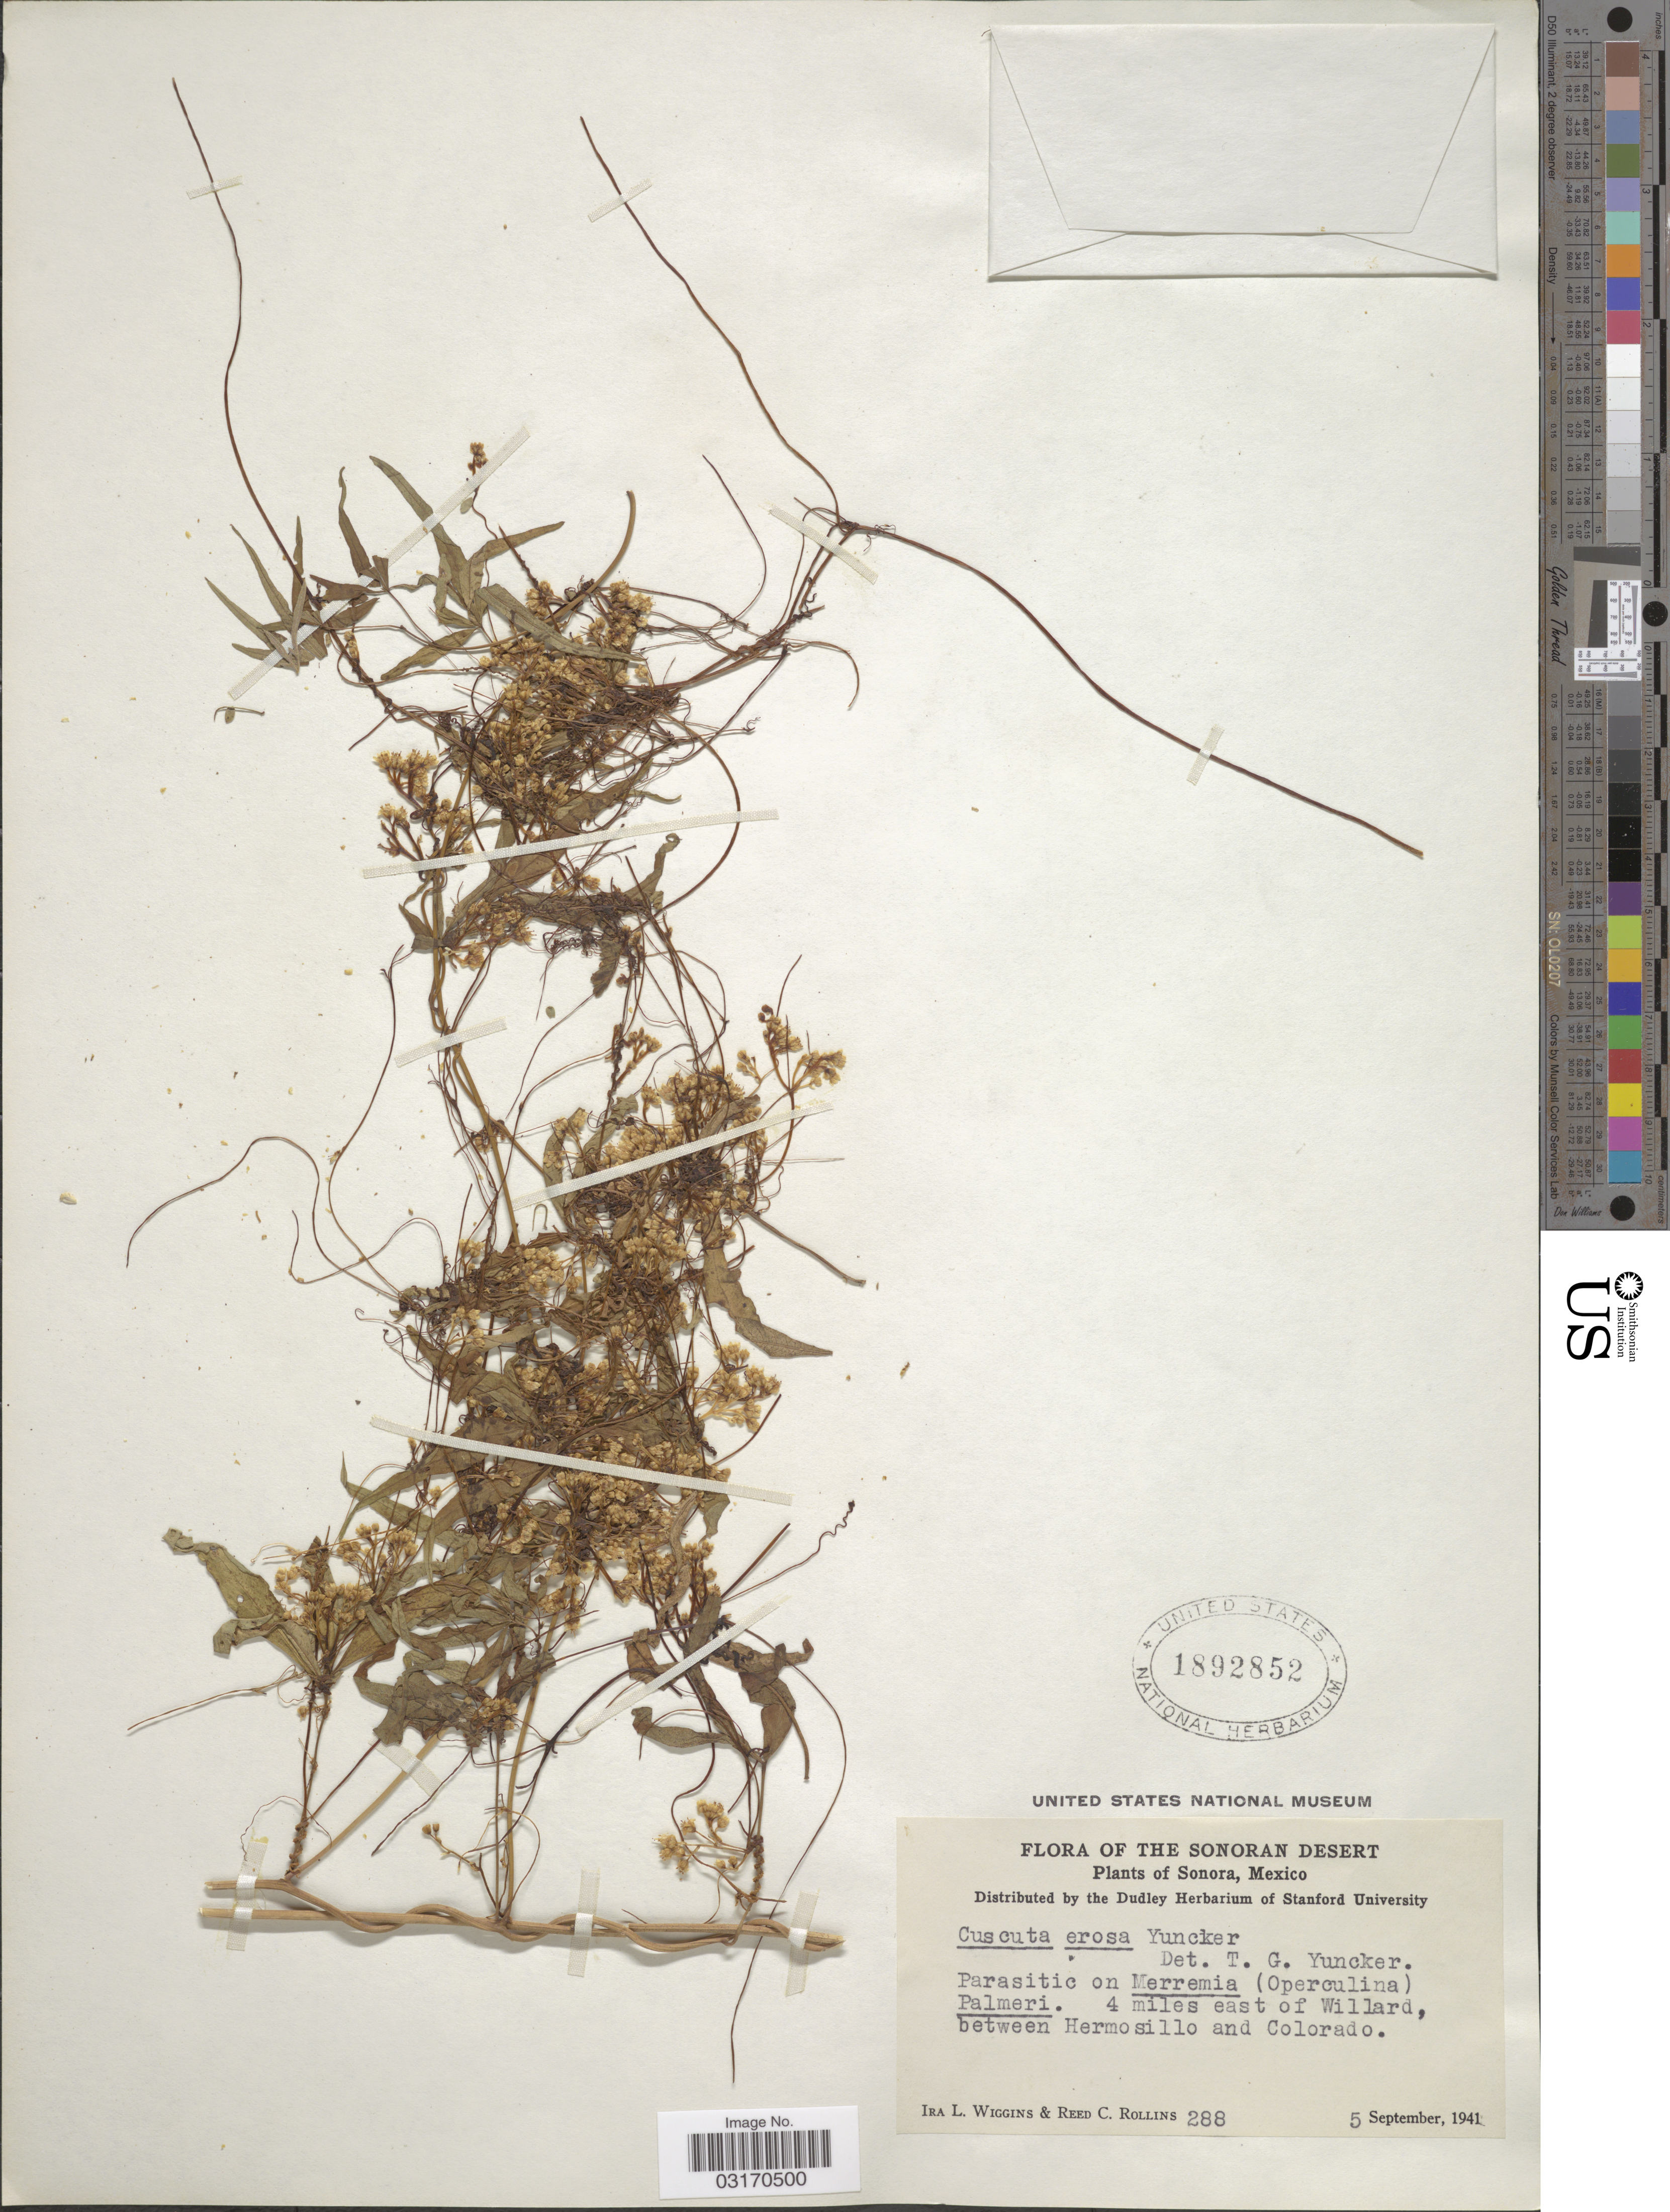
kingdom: Plantae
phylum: Tracheophyta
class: Magnoliopsida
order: Solanales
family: Convolvulaceae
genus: Cuscuta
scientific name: Cuscuta erosa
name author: Yunck.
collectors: I. L. Wiggins & R. C. Rollins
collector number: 288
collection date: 1941-09-05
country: Mexico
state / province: Sonora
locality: The Sonora Desert. 4 miles east of Willard, between Hermosillo and Colorado.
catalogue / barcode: US 1892852